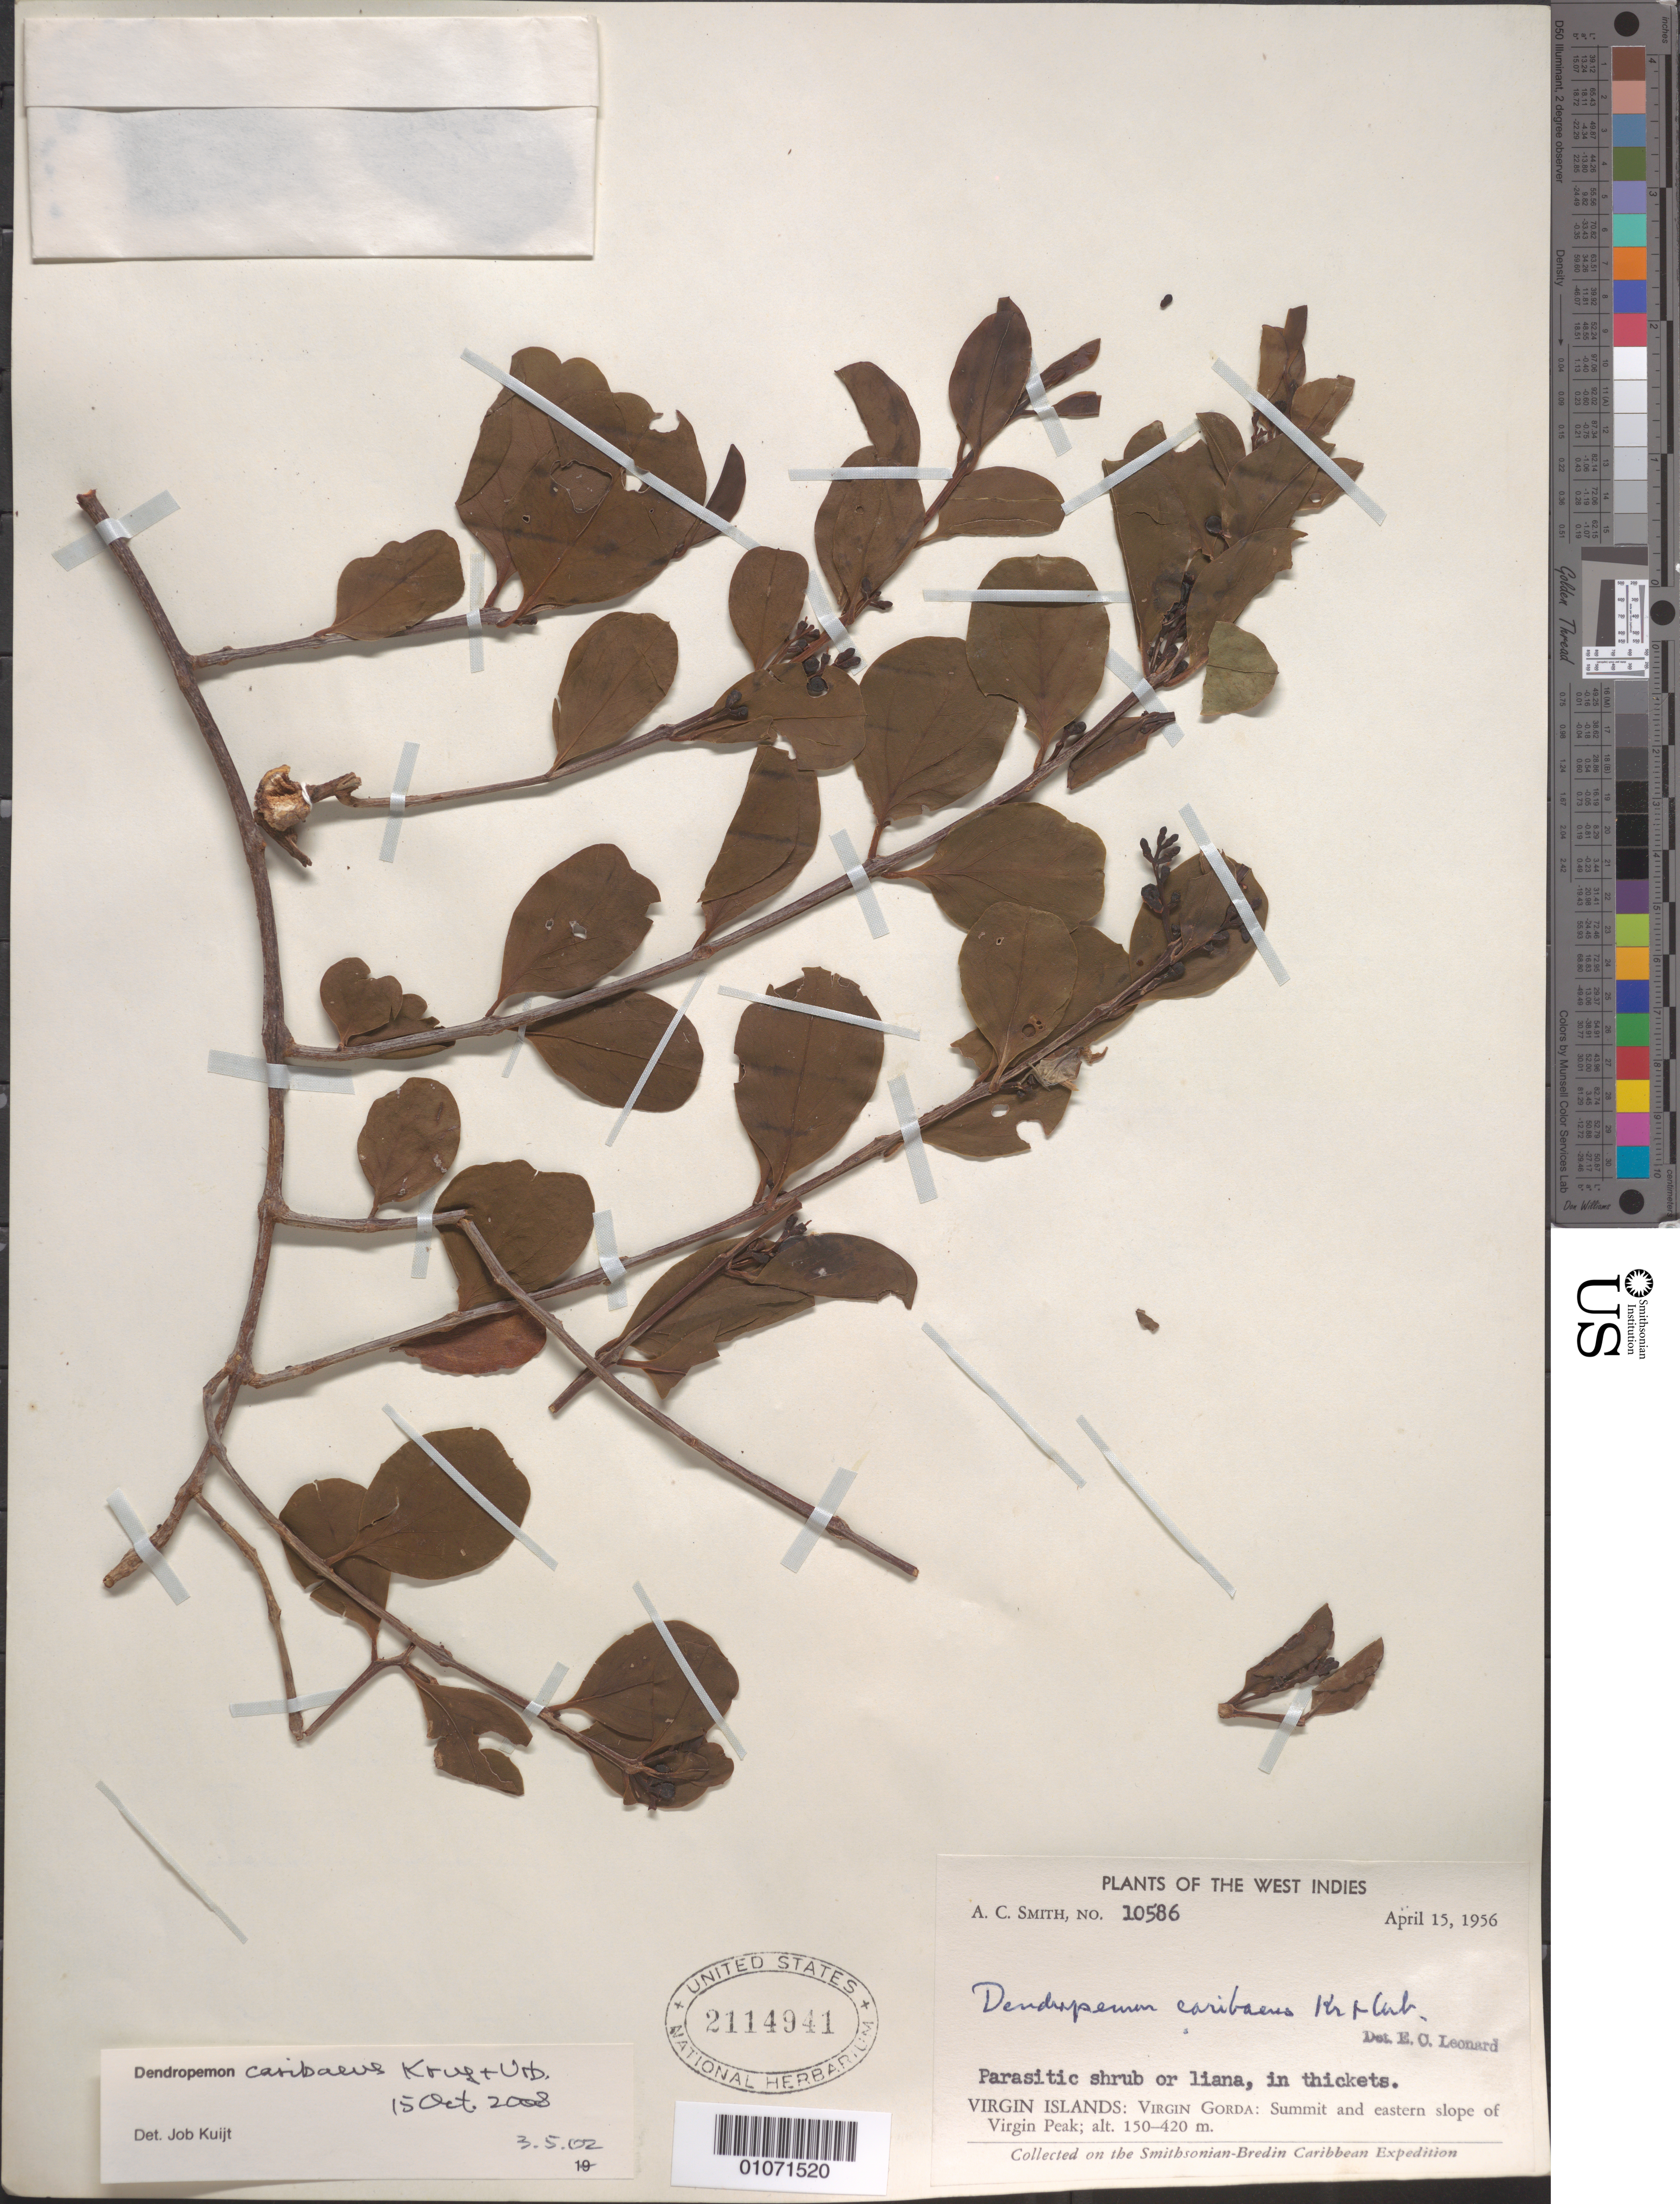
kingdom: Plantae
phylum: Tracheophyta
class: Magnoliopsida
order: Santalales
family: Loranthaceae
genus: Dendropemon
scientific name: Dendropemon caribaeus var. caribaeus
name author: Krug & Urb.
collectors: A. C. Smith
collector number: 10586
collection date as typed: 15 Apr 1956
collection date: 1956-04-15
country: British Virgin Islands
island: Virgin Gorda I.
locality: Summit and eastern slope of Virgin peak.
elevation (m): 150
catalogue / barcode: US 2114941